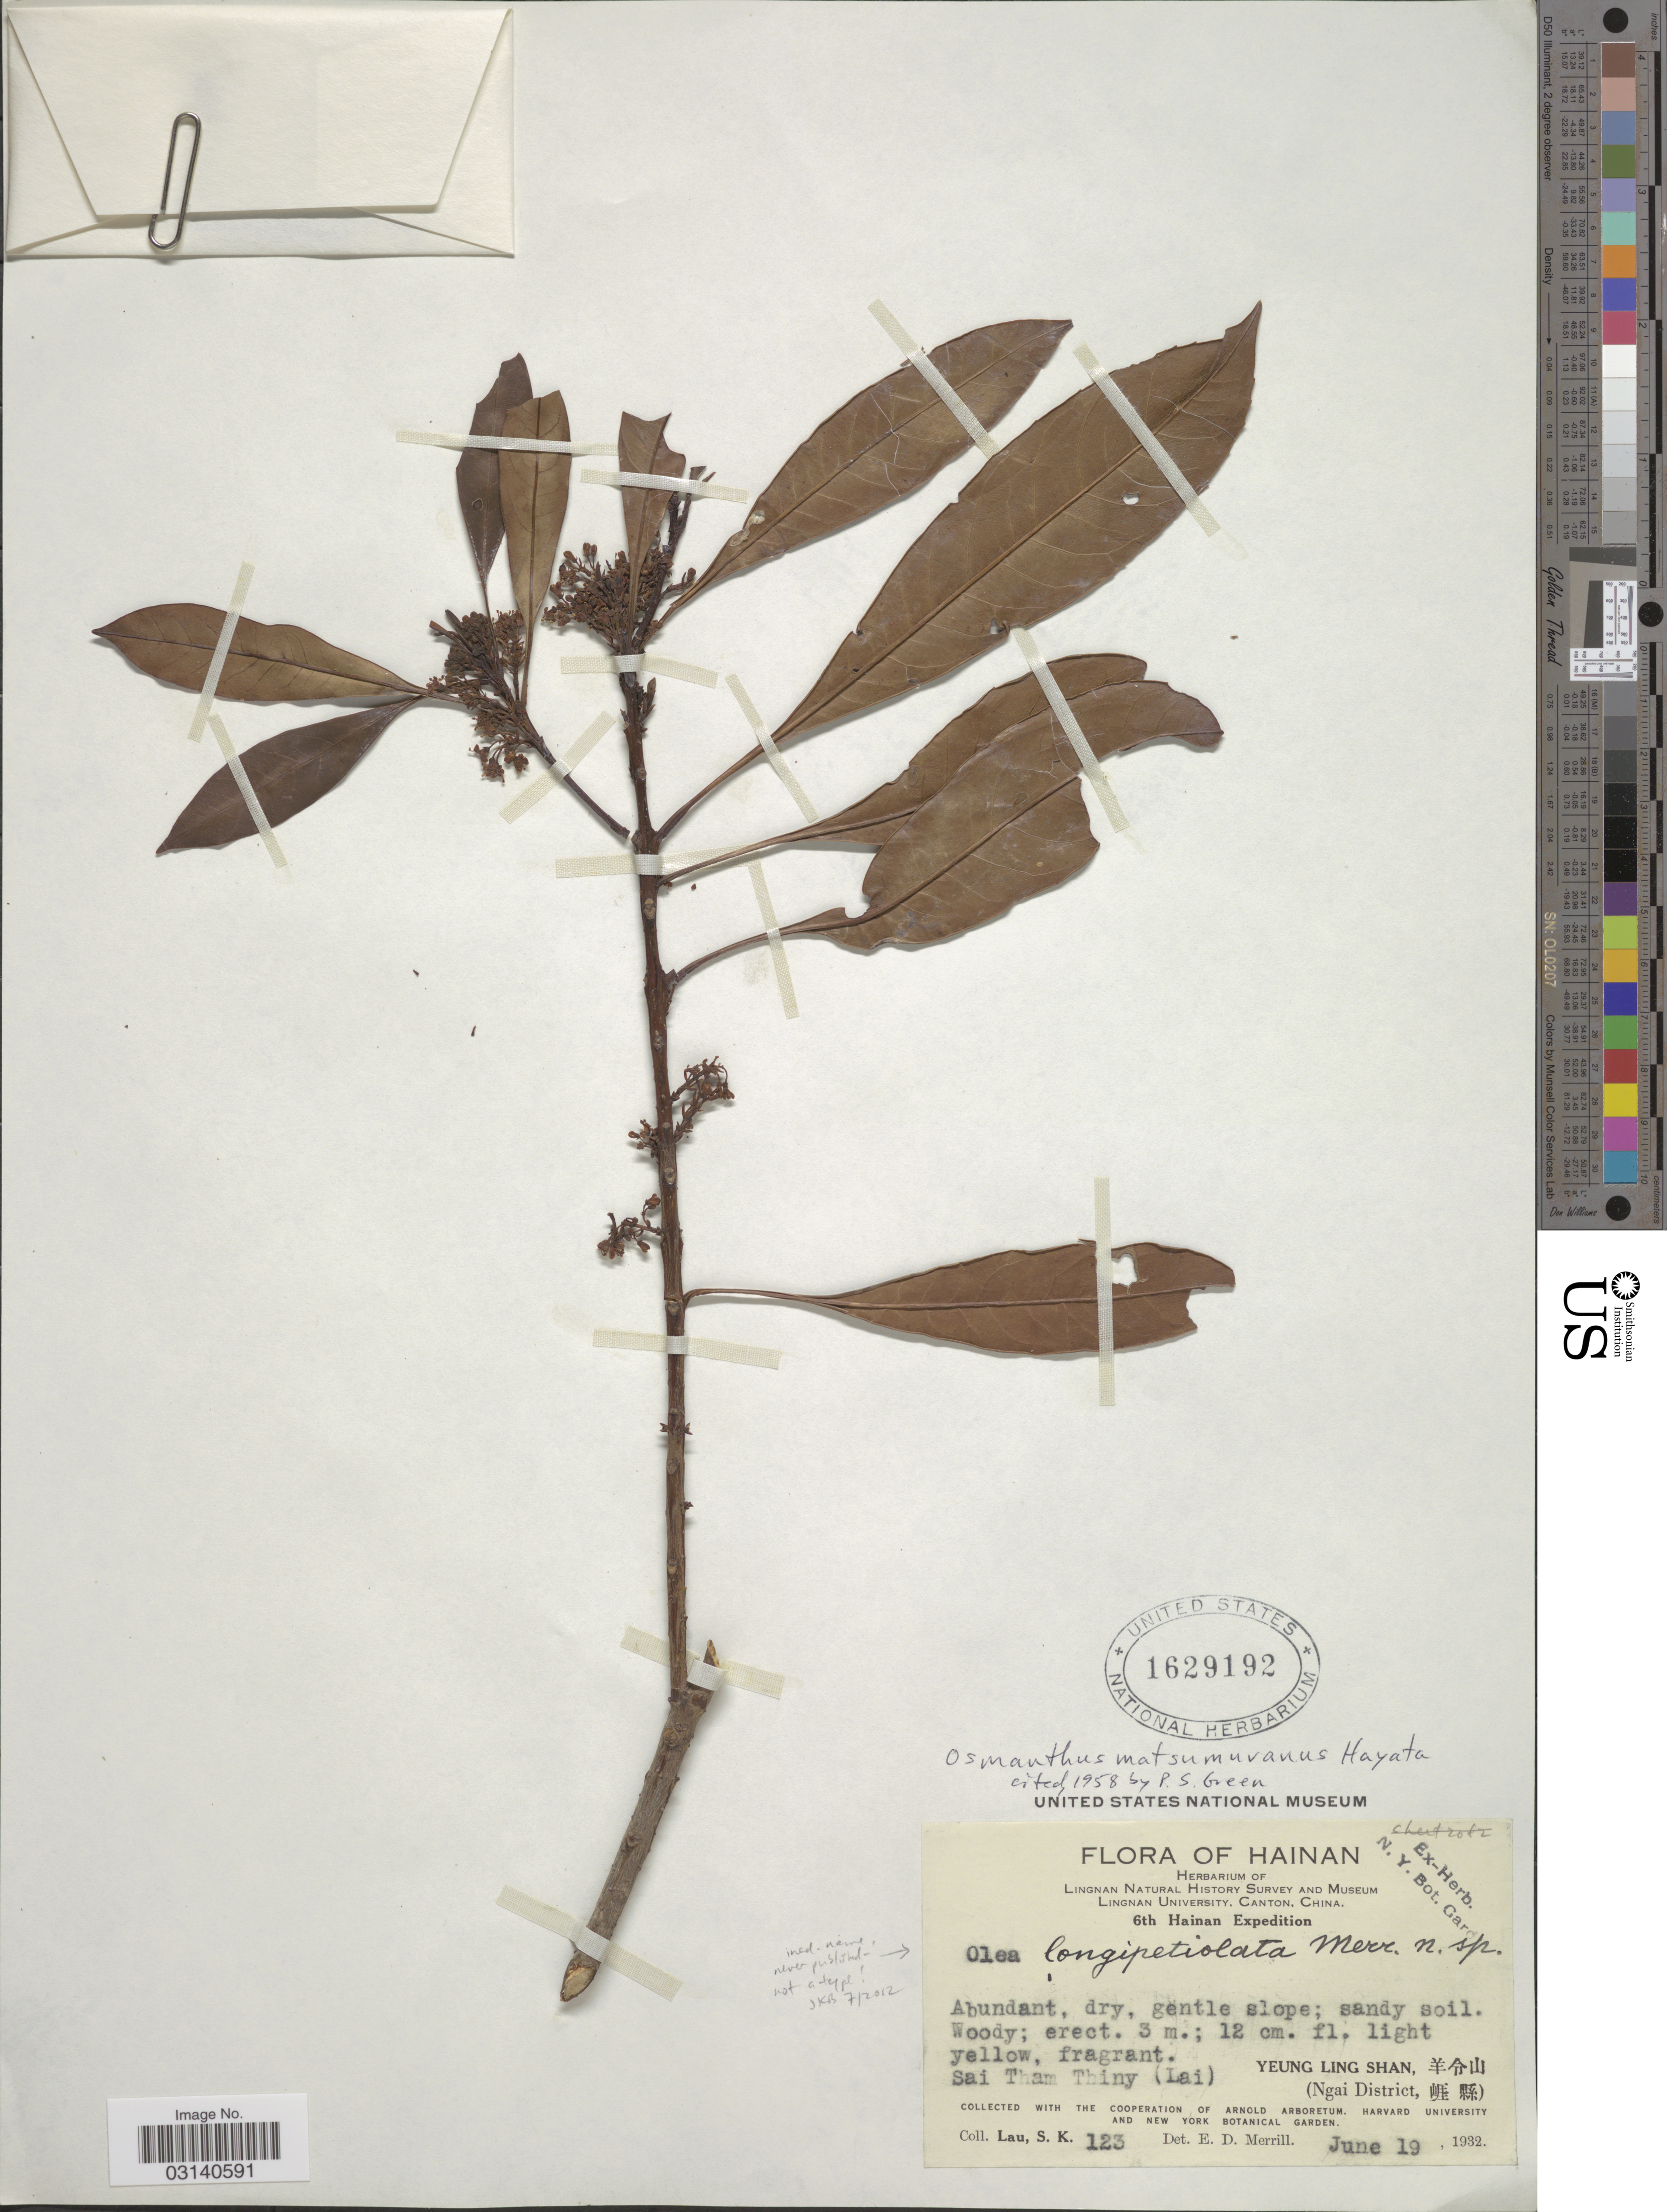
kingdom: Plantae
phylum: Tracheophyta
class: Magnoliopsida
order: Lamiales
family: Oleaceae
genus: Osmanthus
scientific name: Osmanthus matsumuranus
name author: Hayata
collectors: S. K. Lau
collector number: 123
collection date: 1932-06-19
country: China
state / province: Hainan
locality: Yeung Ling Shan, (Ngai District).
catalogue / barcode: US 1629192